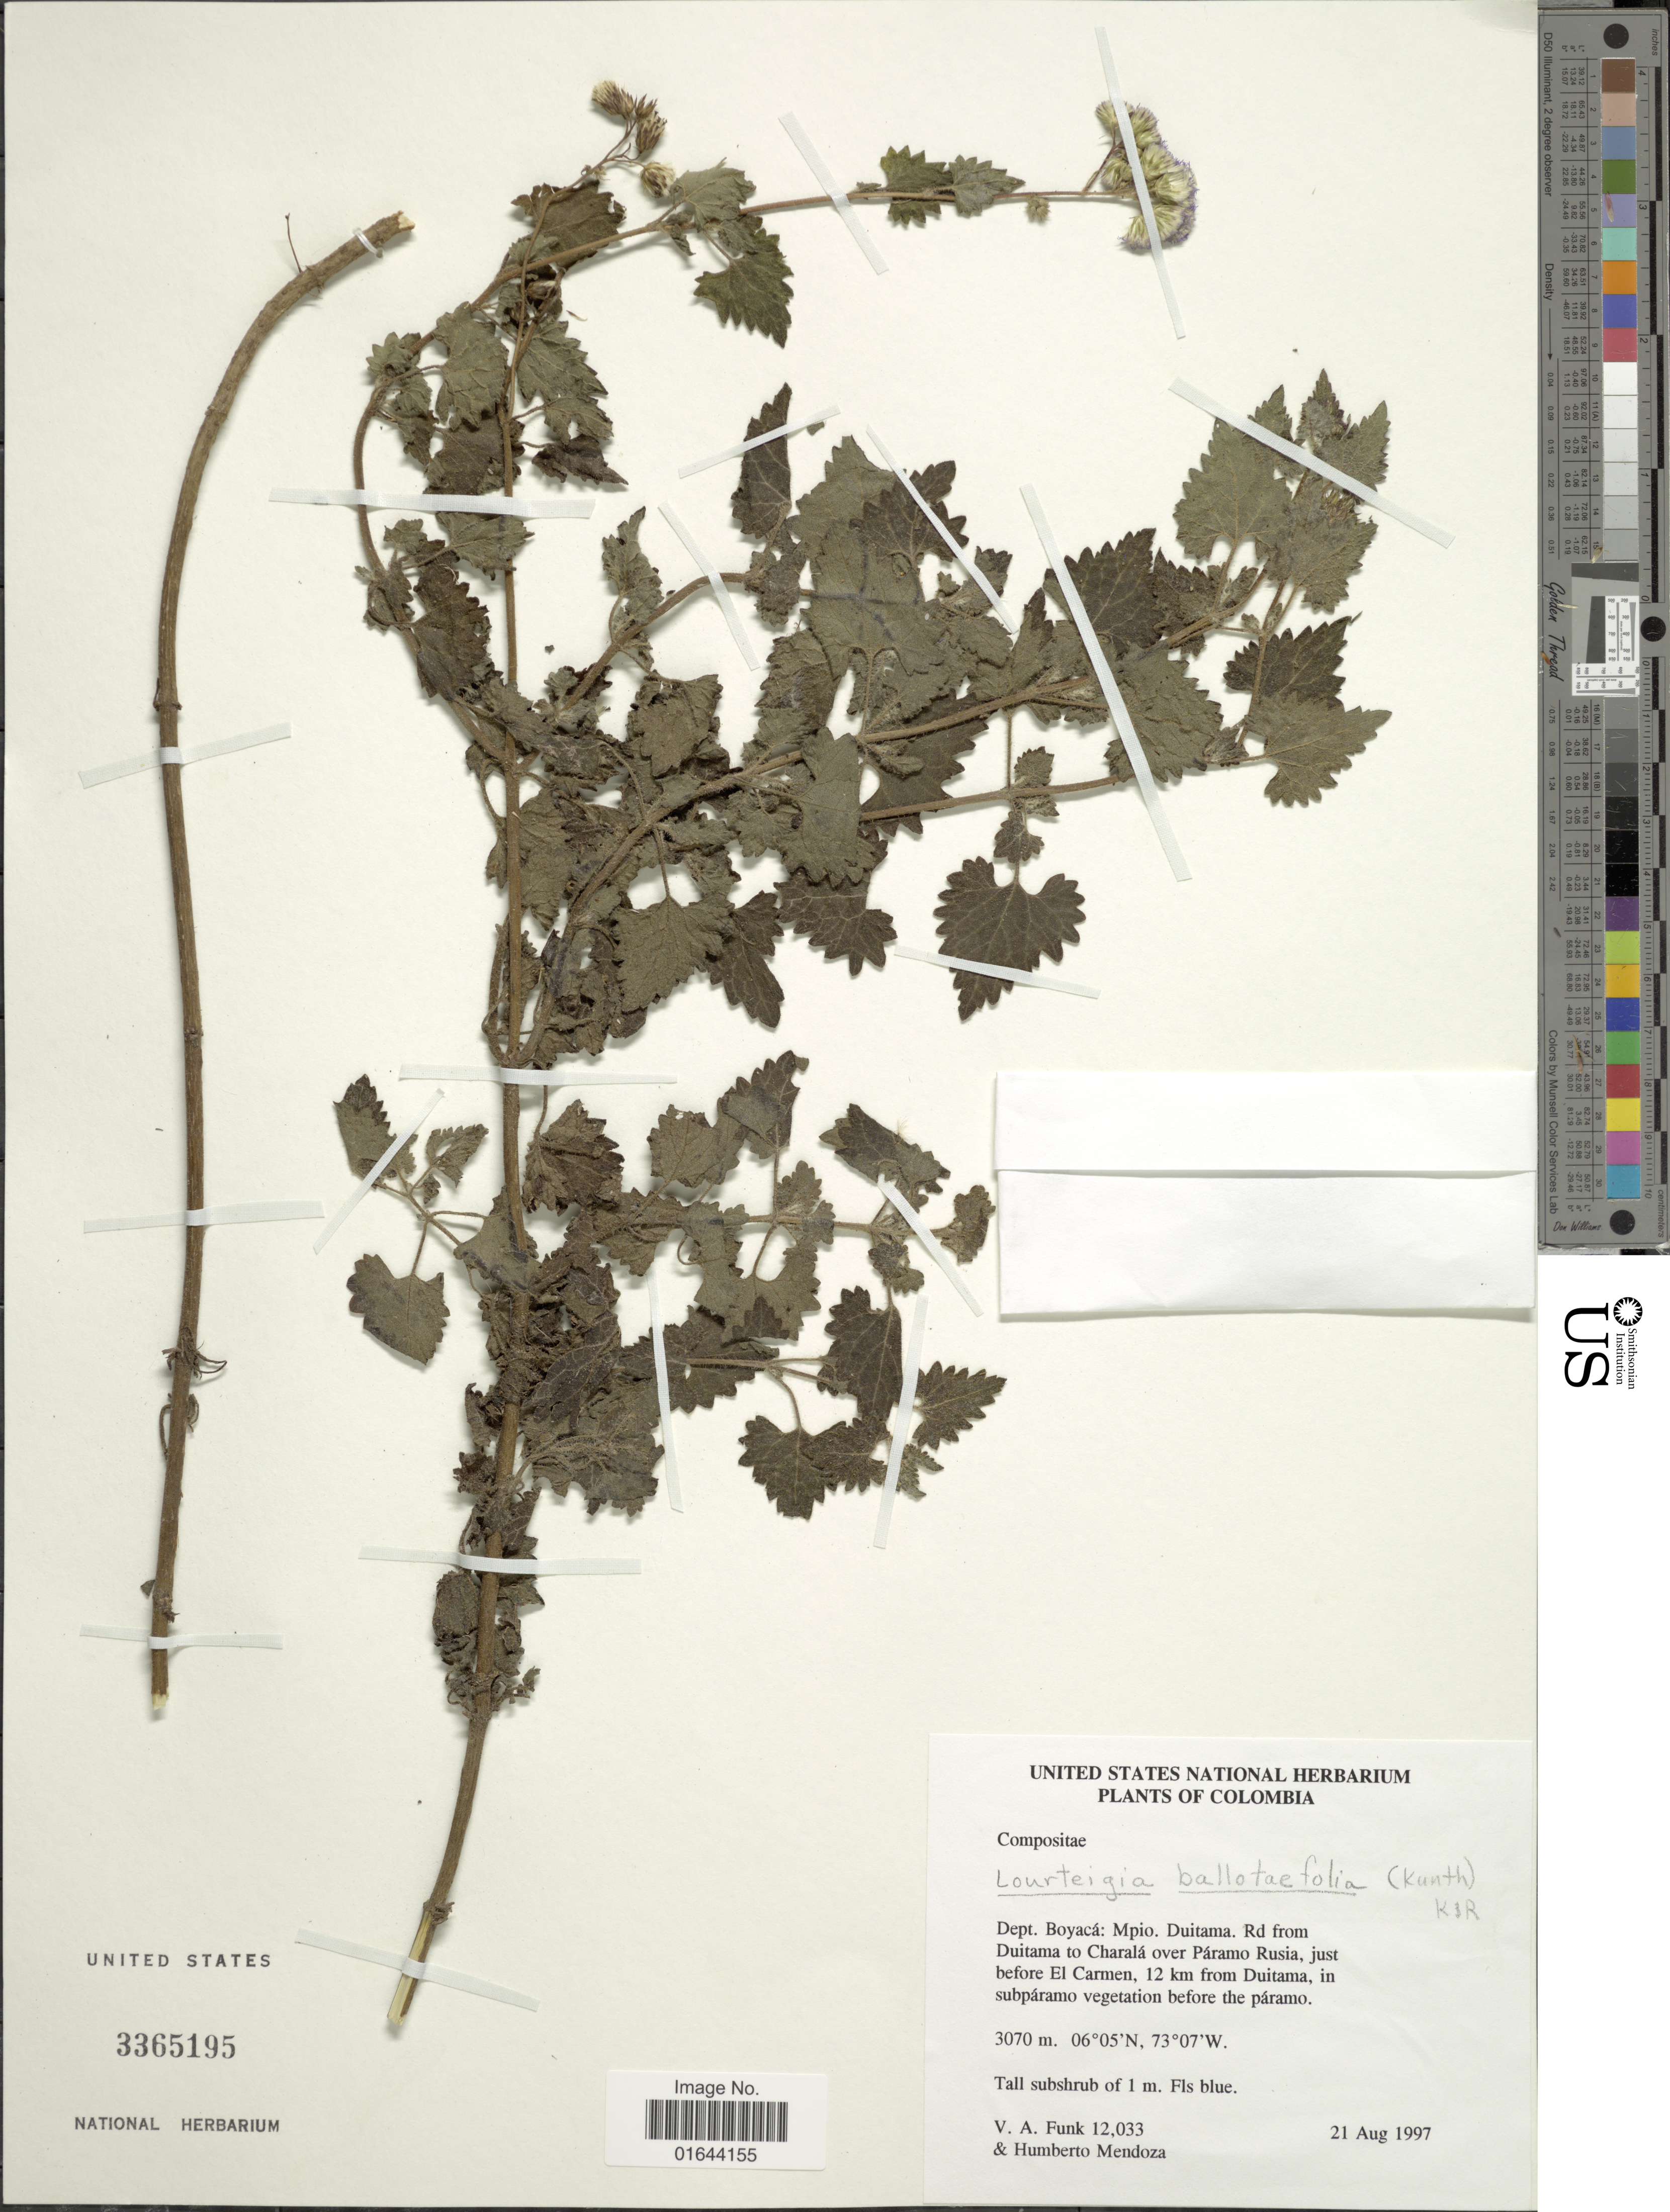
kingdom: Plantae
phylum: Tracheophyta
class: Magnoliopsida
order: Asterales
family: Asteraceae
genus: Lourteigia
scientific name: Lourteigia ballotaefolia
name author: (Kunth) R.M. King & H. Rob.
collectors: V. Funk & H. Mendoza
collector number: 12033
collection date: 1997-08-21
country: Colombia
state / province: Boyacá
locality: Dept. Boyaca: Mpio. Duitama, Rd from Duitama to Charala over Paramo Rusia, just before El Carmen, 12 km Duitama, in subparamo vegetation before the paramo.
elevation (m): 3070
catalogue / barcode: US 3365195